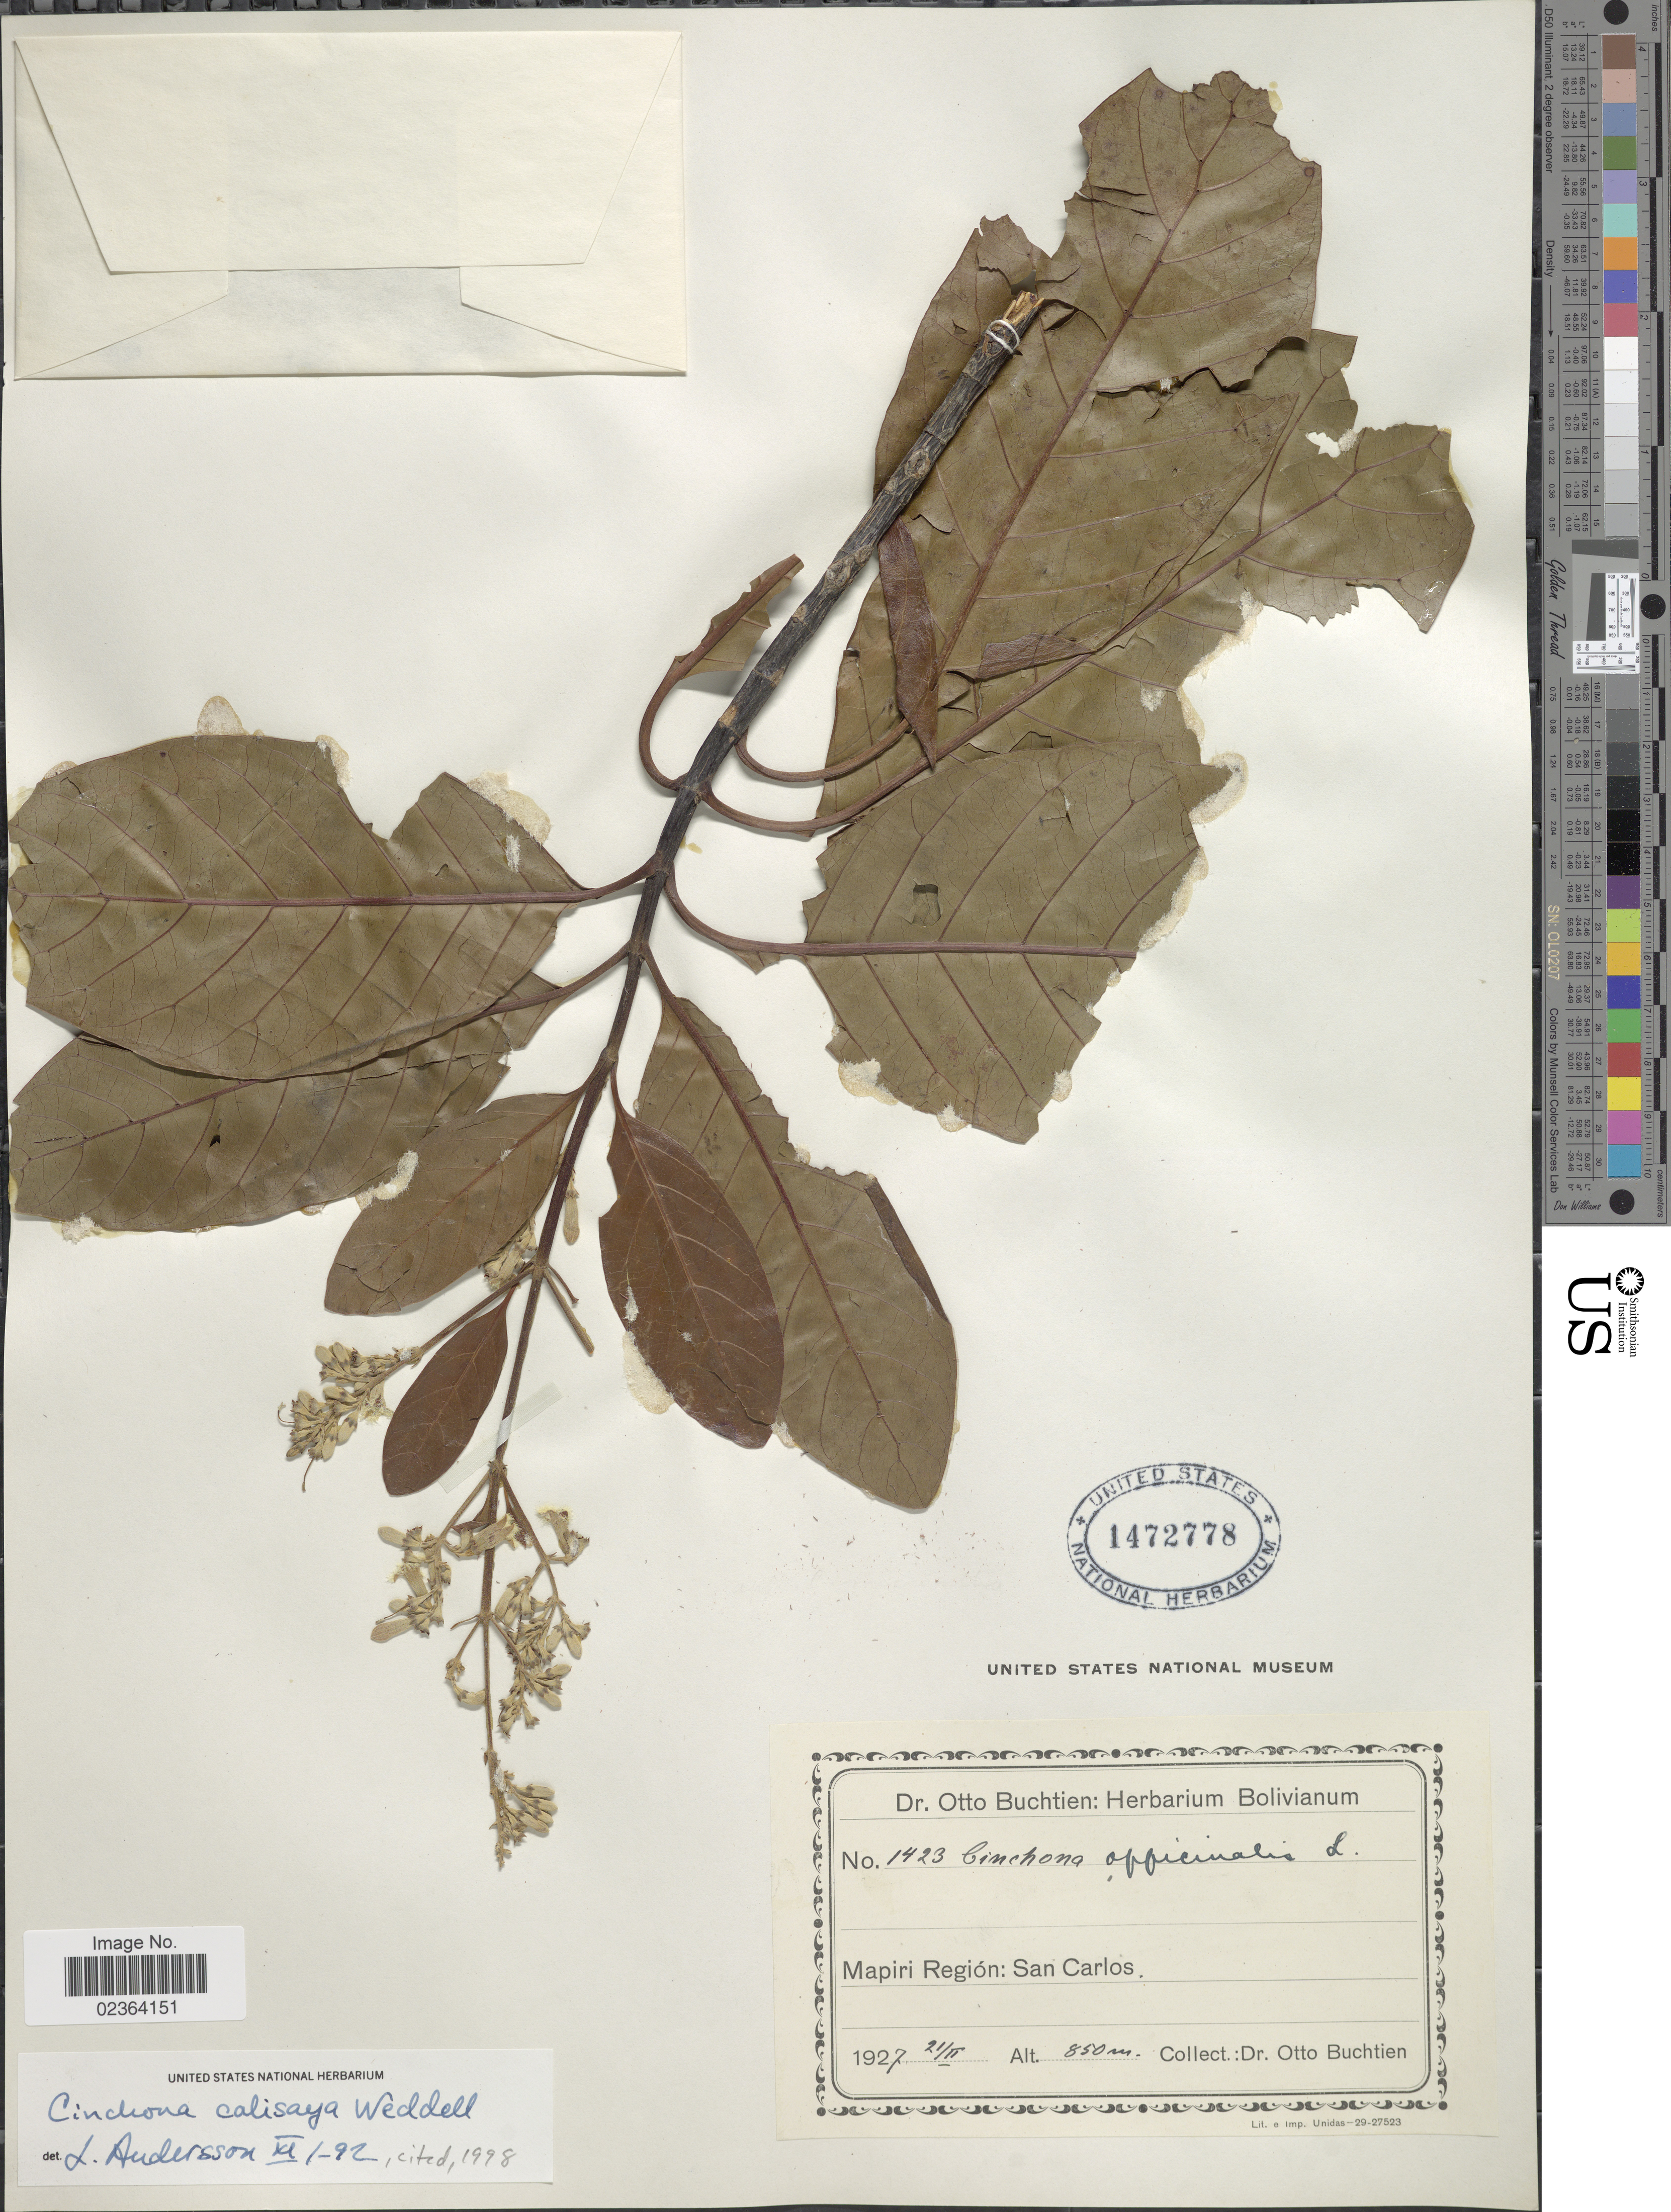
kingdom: Plantae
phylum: Tracheophyta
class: Magnoliopsida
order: Gentianales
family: Rubiaceae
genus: Cinchona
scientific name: Cinchona calisaya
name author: Wedd.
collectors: O. Buchtien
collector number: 1423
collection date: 1927-02-21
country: Bolivia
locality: Mapiri Region: San Carlos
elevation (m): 850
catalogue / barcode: US 1472778